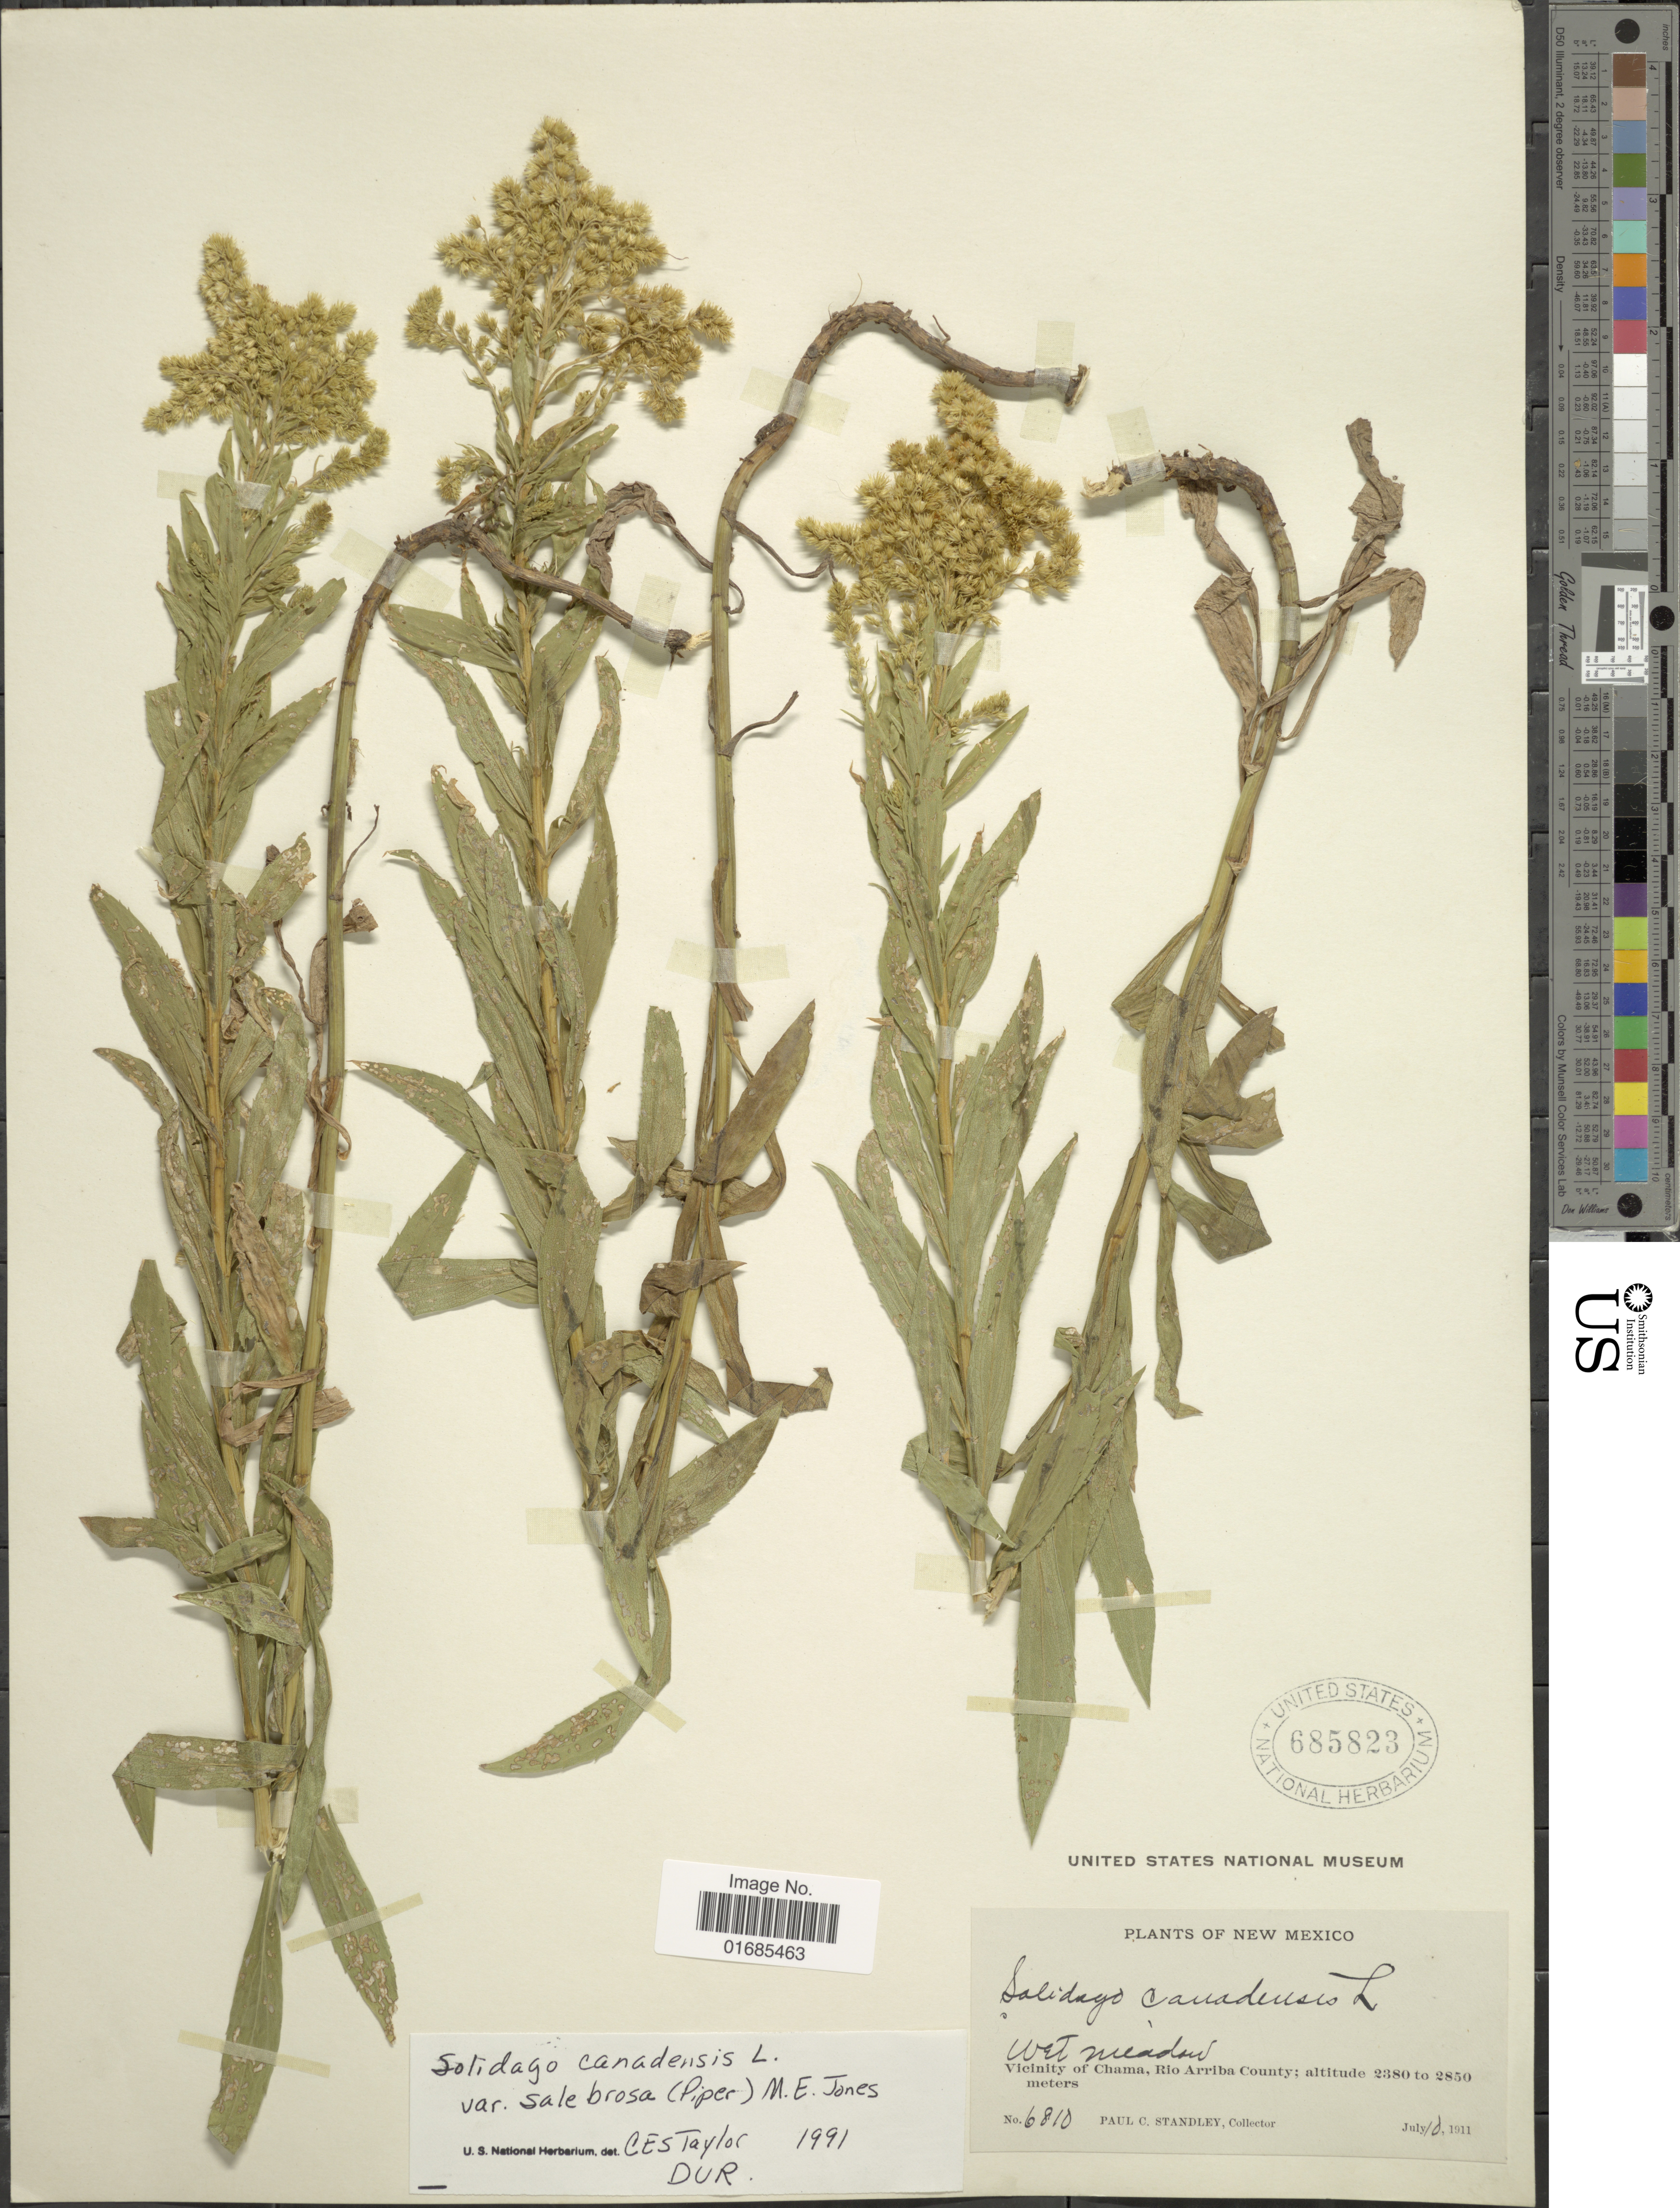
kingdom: Plantae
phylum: Tracheophyta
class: Magnoliopsida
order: Asterales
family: Asteraceae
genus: Solidago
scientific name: Solidago canadensis var. salebrosa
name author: (Piper) M.E. Jones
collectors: P. C. Standley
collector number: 6810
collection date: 1911-07-10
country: United States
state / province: New Mexico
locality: Vicinity of Chama, Rio Arriba County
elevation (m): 2380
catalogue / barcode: US 685823